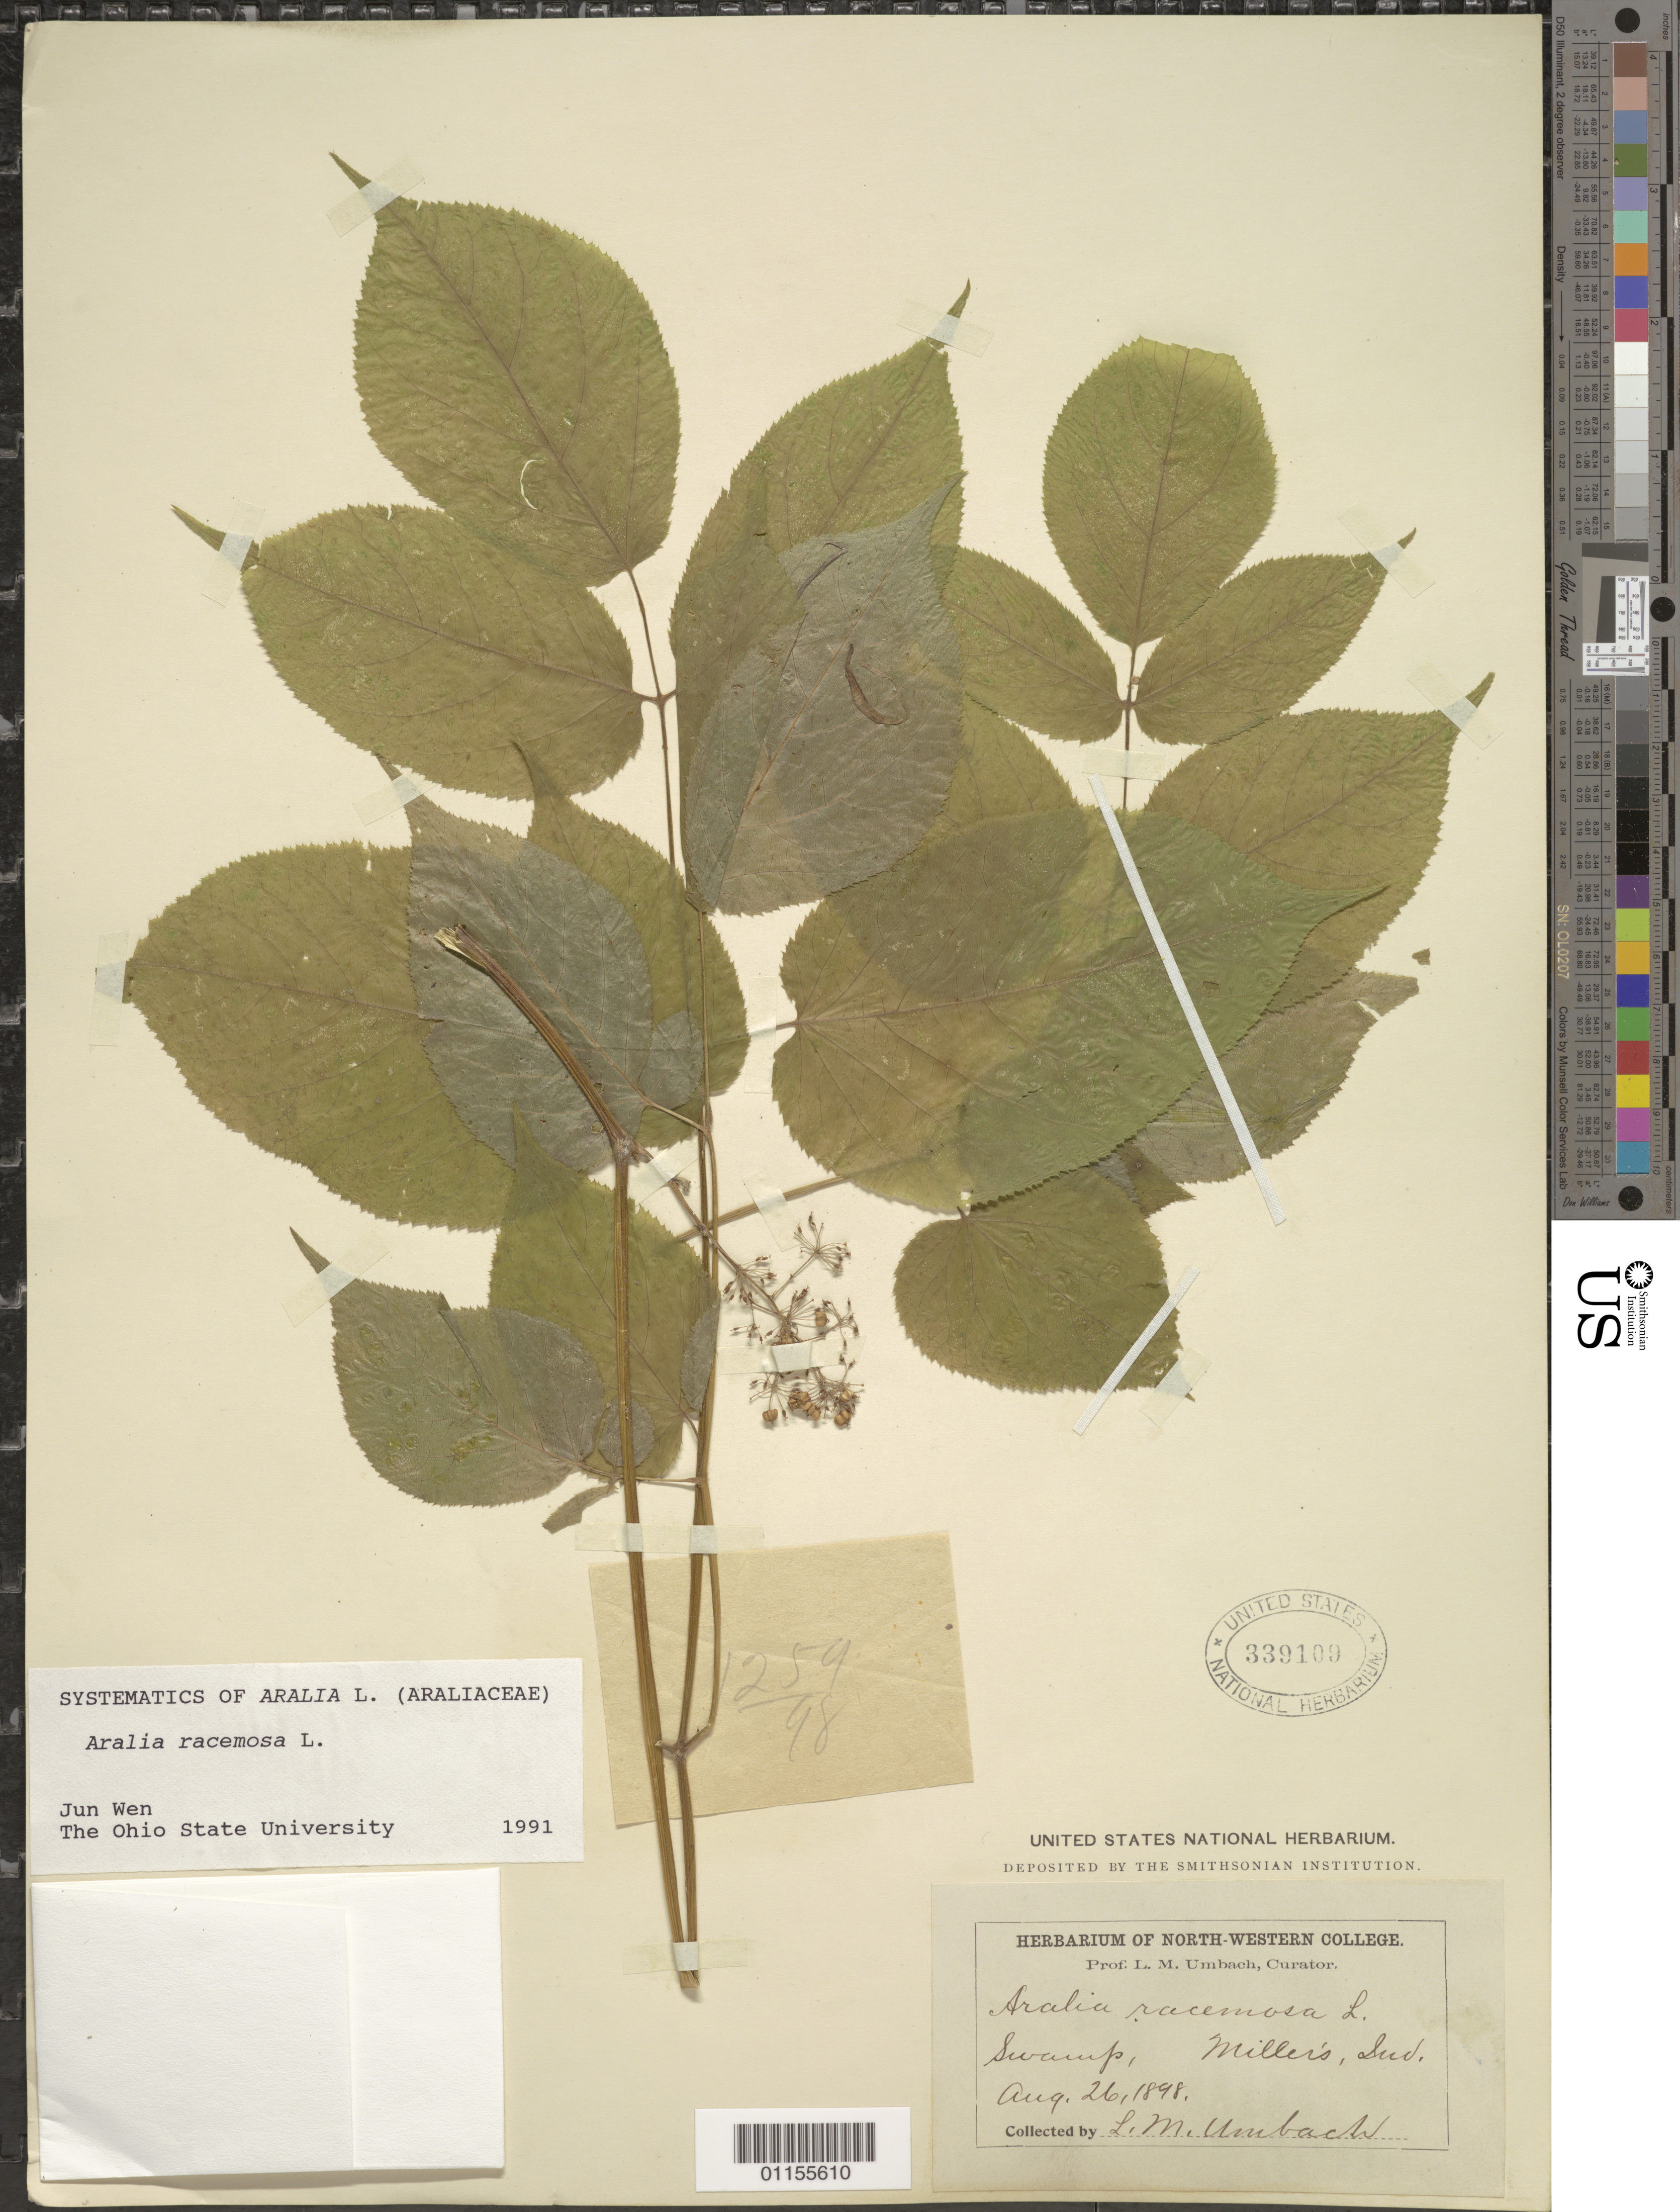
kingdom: Plantae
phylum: Tracheophyta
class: Magnoliopsida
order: Apiales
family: Araliaceae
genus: Aralia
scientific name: Aralia racemosa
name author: L.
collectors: L. M. Umbach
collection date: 1848-08-26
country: Canada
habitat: Swamp.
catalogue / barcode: US 339109